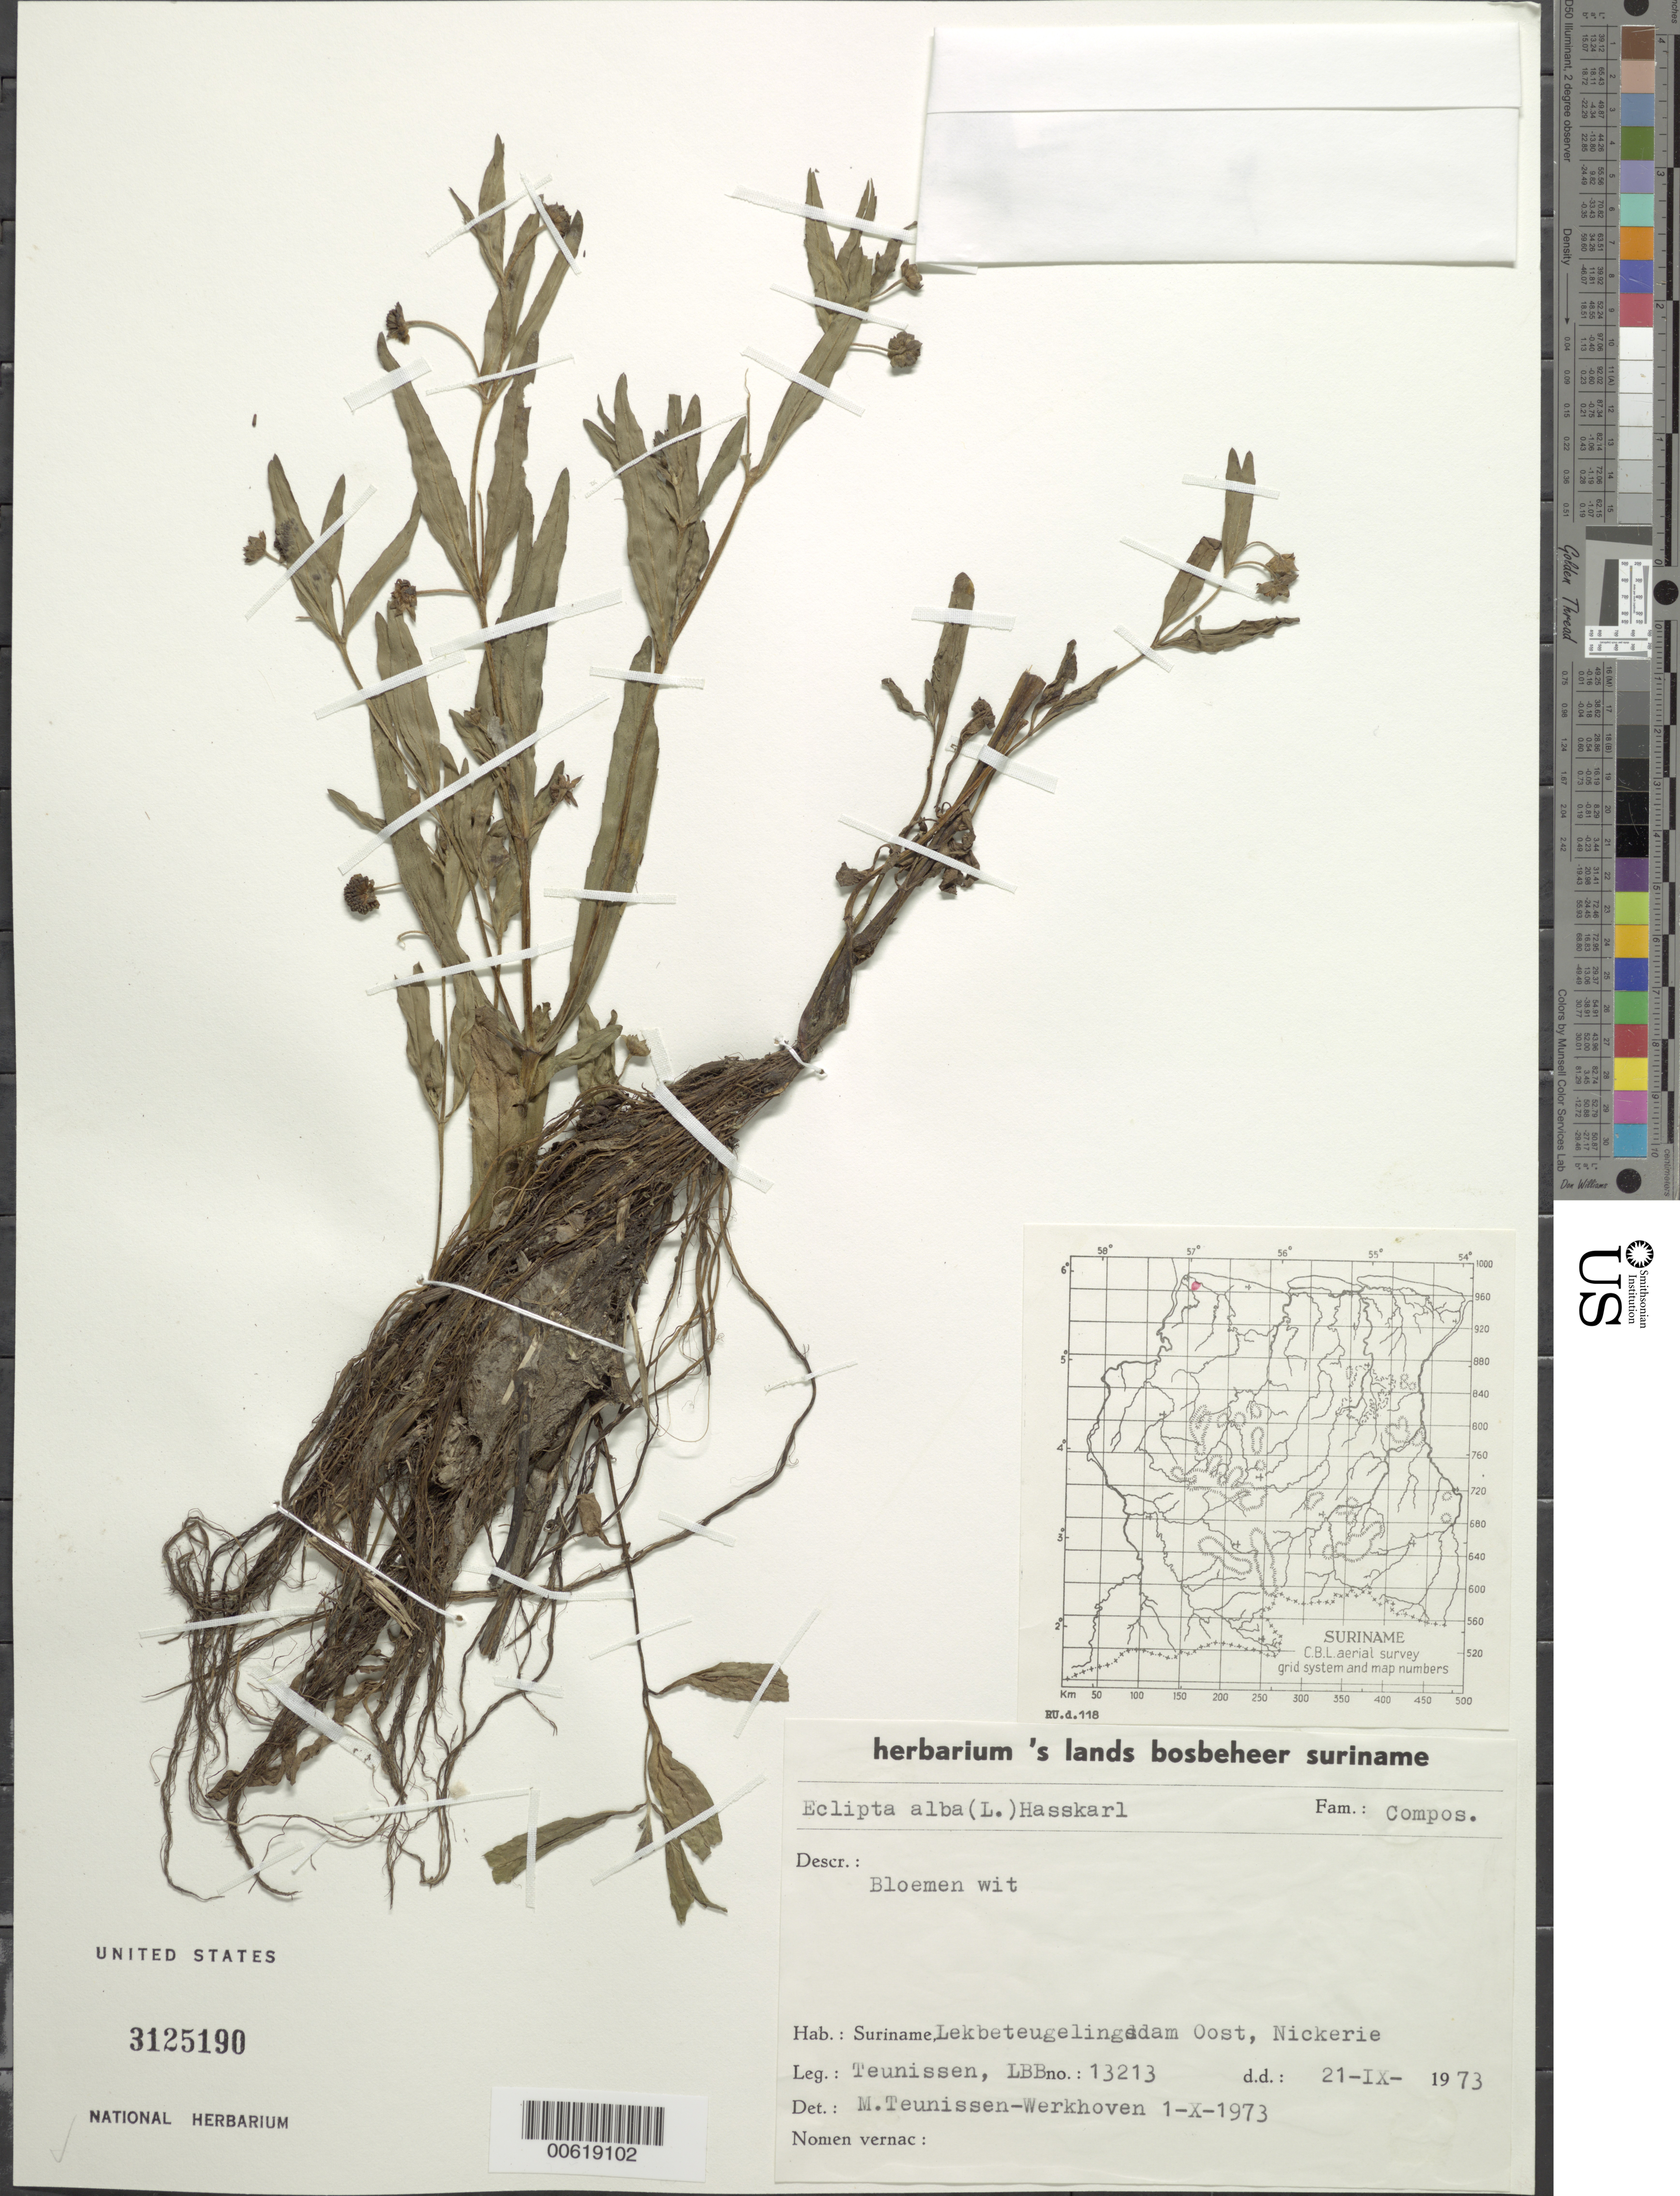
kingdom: Plantae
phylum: Tracheophyta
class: Magnoliopsida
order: Asterales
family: Asteraceae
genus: Eclipta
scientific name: Eclipta prostrata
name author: (L.) L.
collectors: P. Teunissen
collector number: LBB 13213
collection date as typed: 21-Sep-73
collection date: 1973-09-21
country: Suriname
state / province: Nickerie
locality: Lekbeteugelingsdam Oost, Nickerie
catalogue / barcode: US 3125190